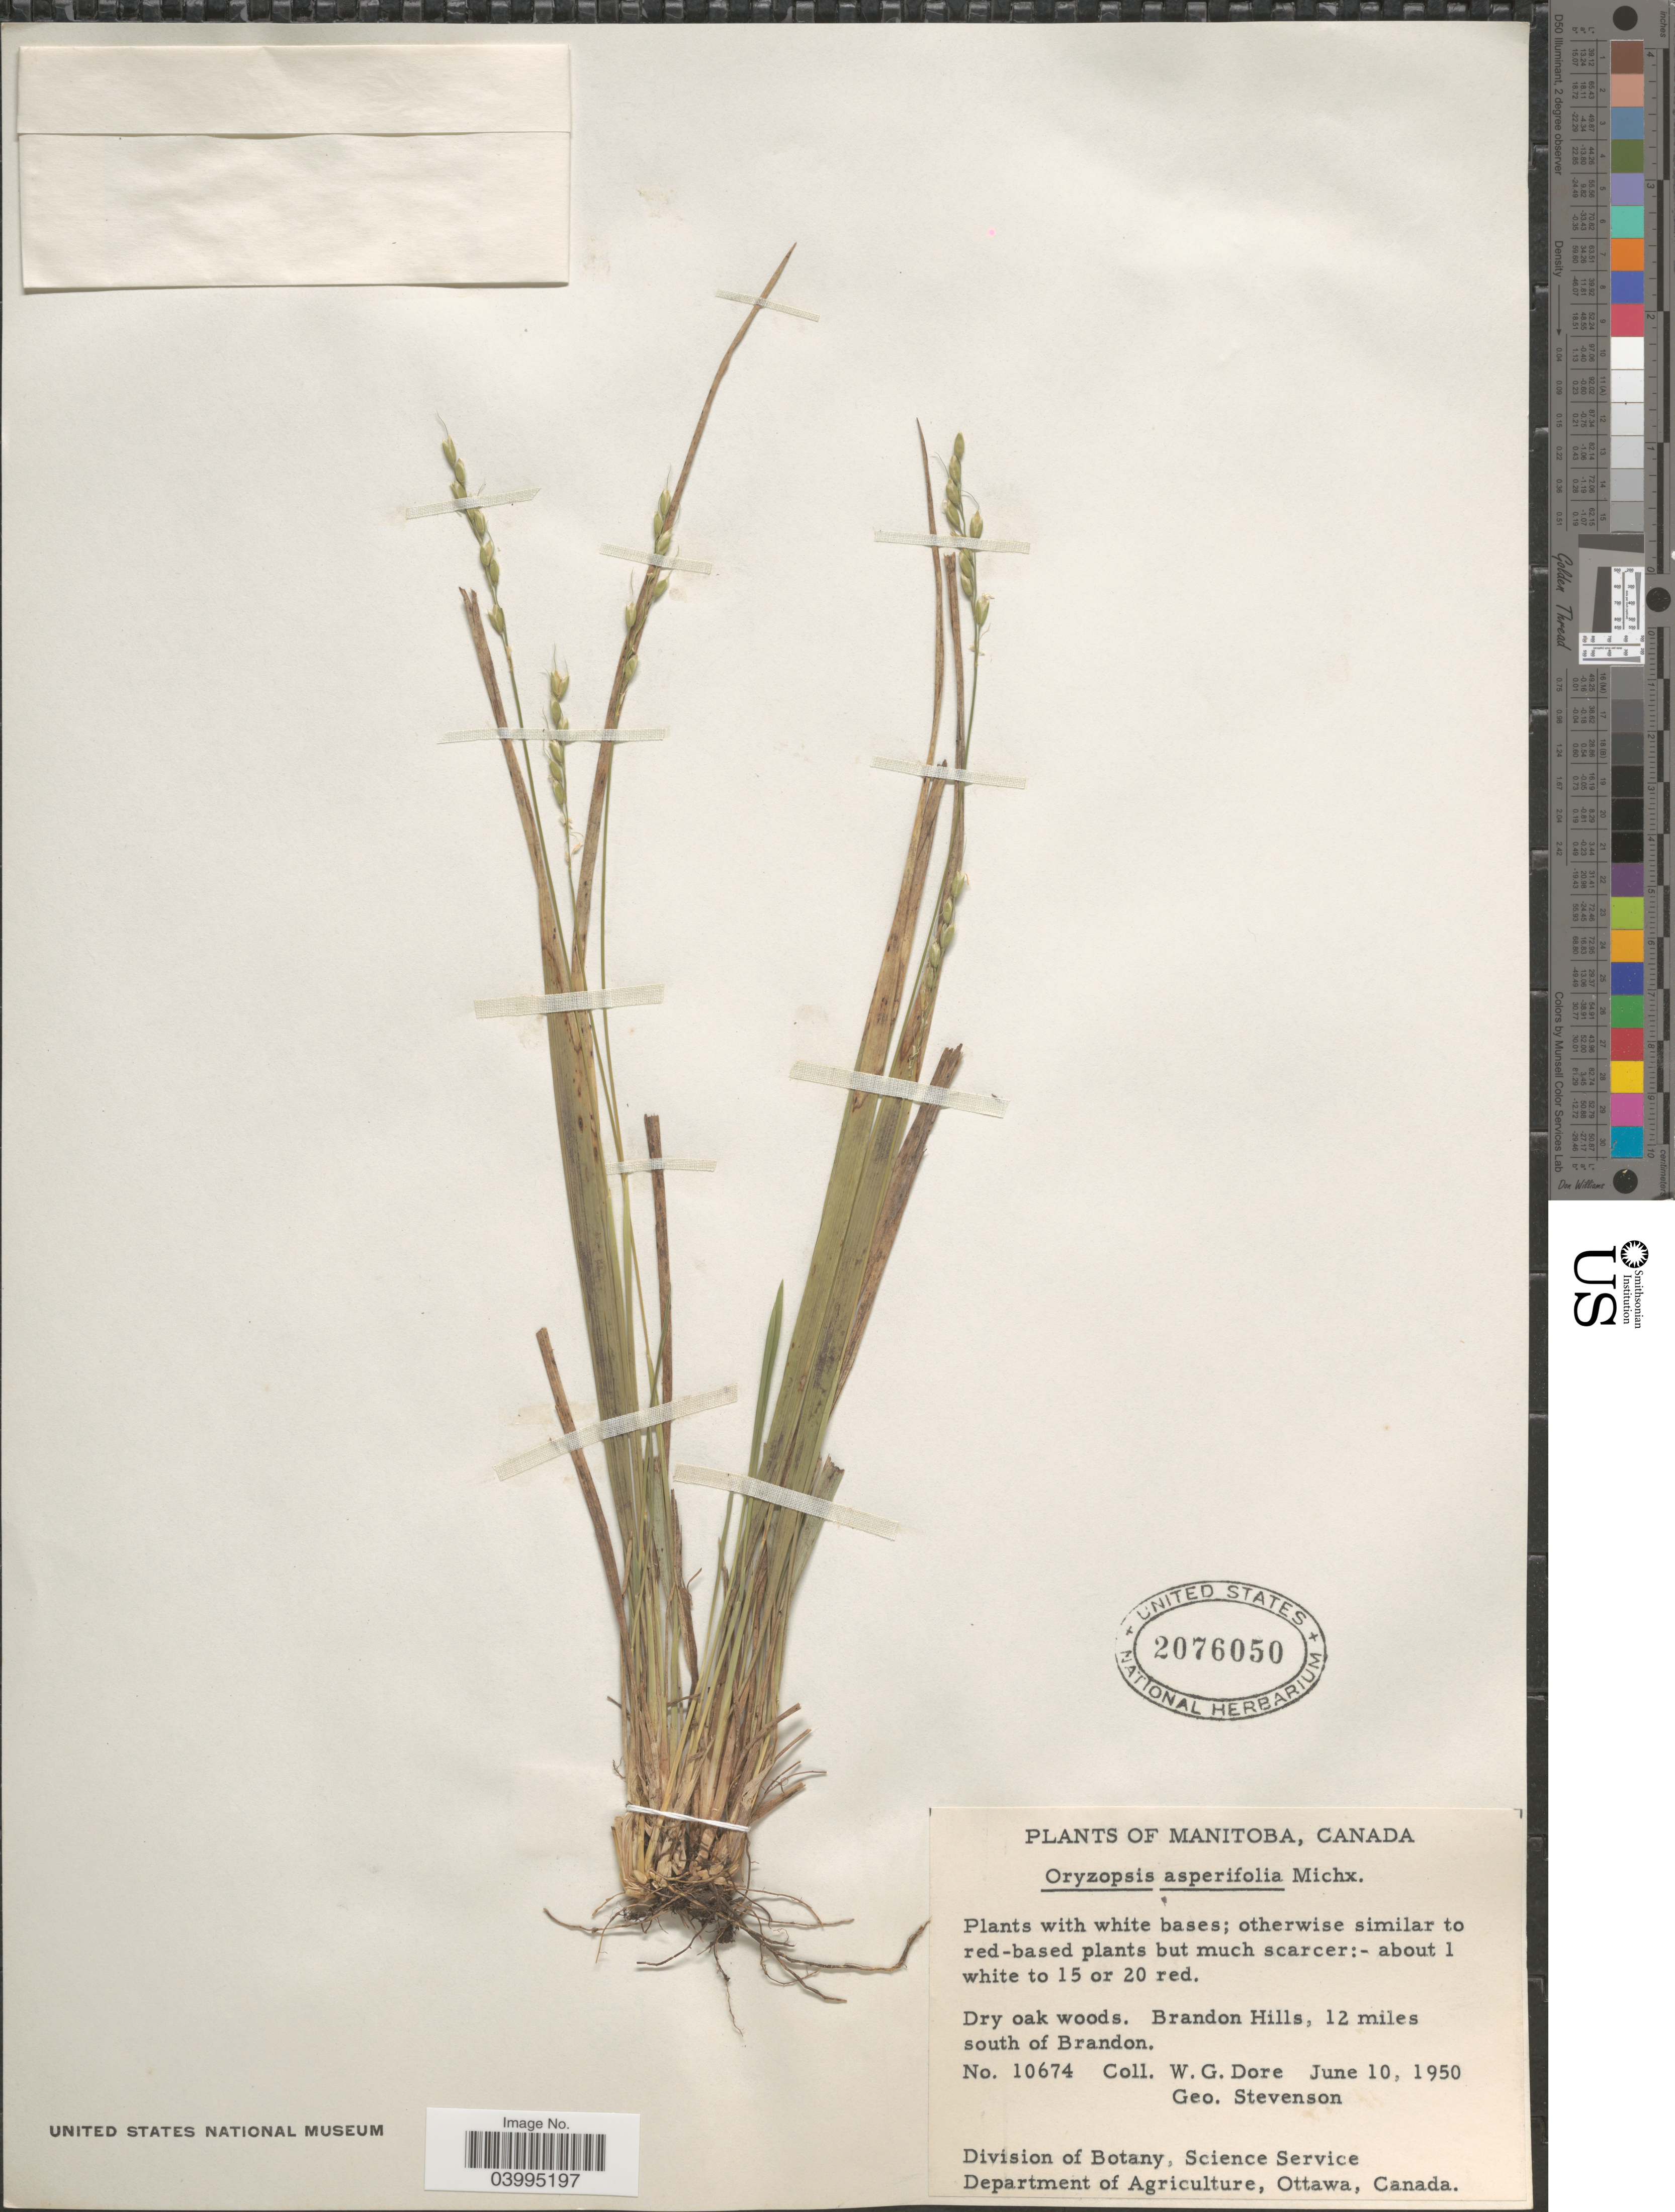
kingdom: Plantae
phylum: Tracheophyta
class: Liliopsida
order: Poales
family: Poaceae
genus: Oryzopsis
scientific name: Oryzopsis asperifolia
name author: Michx.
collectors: W. Dore & G. Stevenson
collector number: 10674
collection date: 1950-06-10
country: Canada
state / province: Manitoba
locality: Dry oak woods. Brandon Hills, 12 miles south of Brandon.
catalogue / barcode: US 2076050